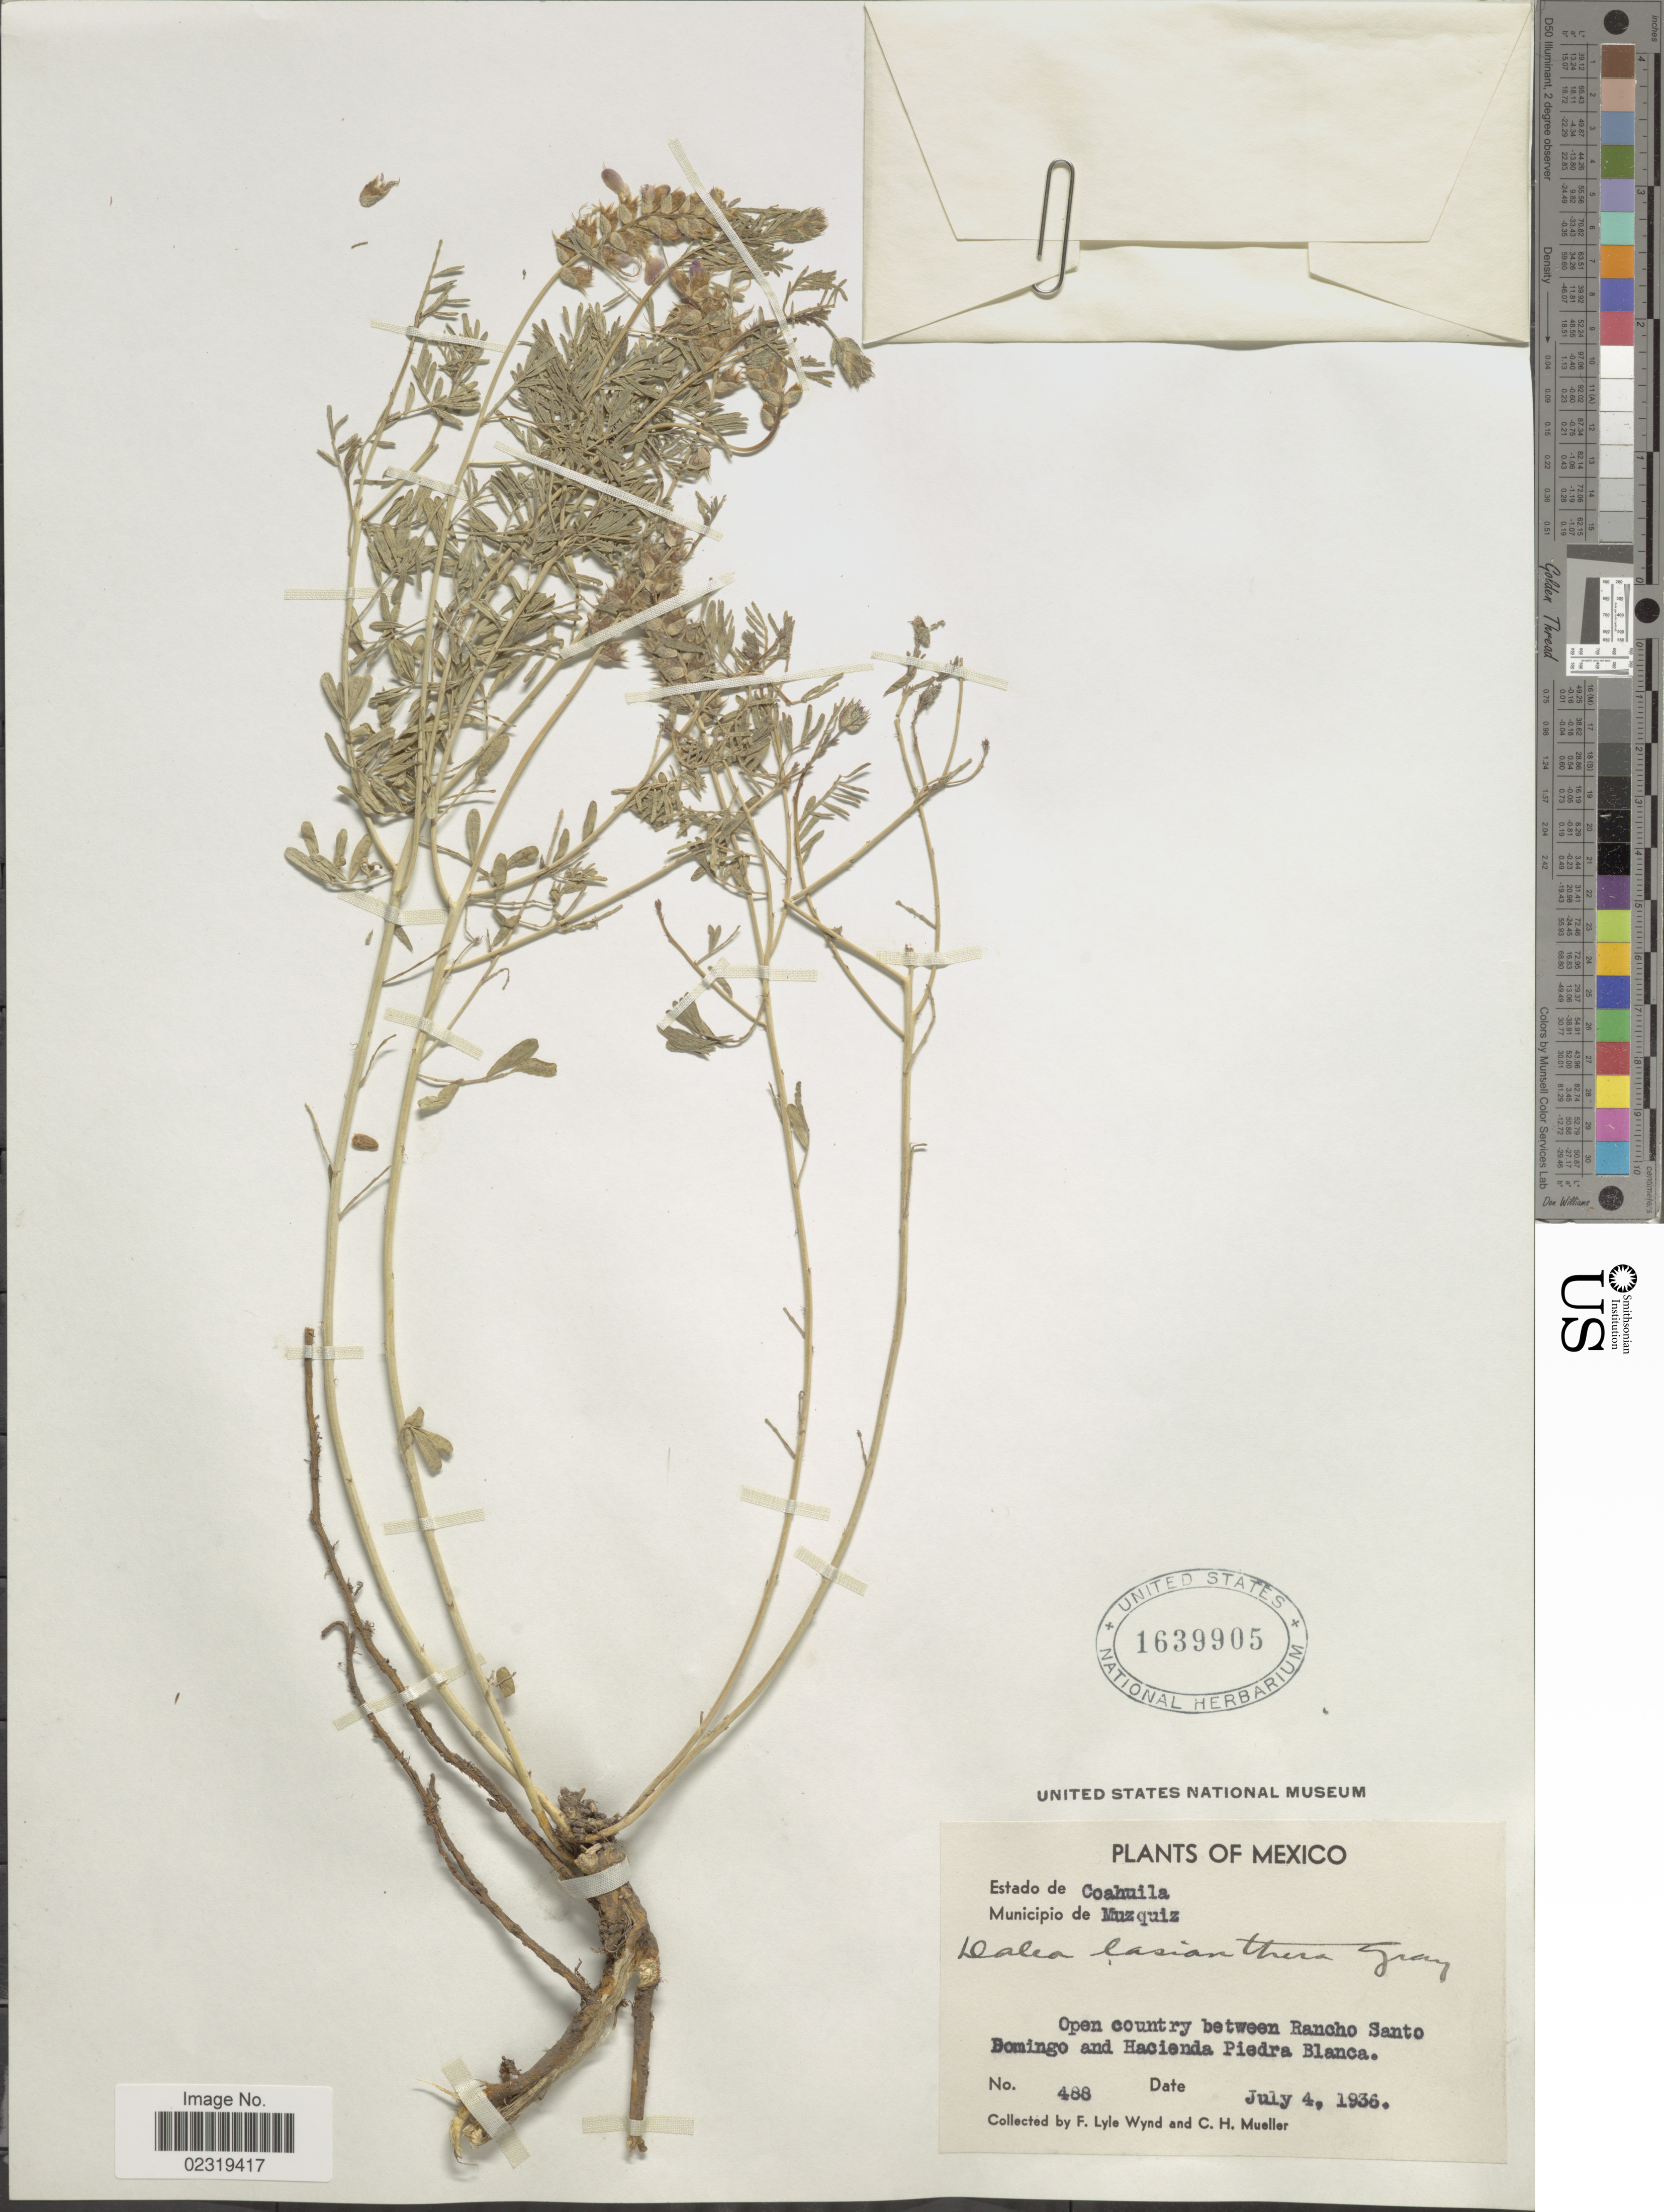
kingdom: Plantae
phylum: Tracheophyta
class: Magnoliopsida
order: Fabales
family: Fabaceae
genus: Dalea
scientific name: Dalea lasiathera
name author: A. Gray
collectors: F. L. Wynd & C. H. Mueller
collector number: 488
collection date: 1936-07-04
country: Mexico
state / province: Coahuila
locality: Municipio de Muzquiz, Open country between Rancho Santo Bomingo and Hacienda Piedra Blanca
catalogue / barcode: US 1639905